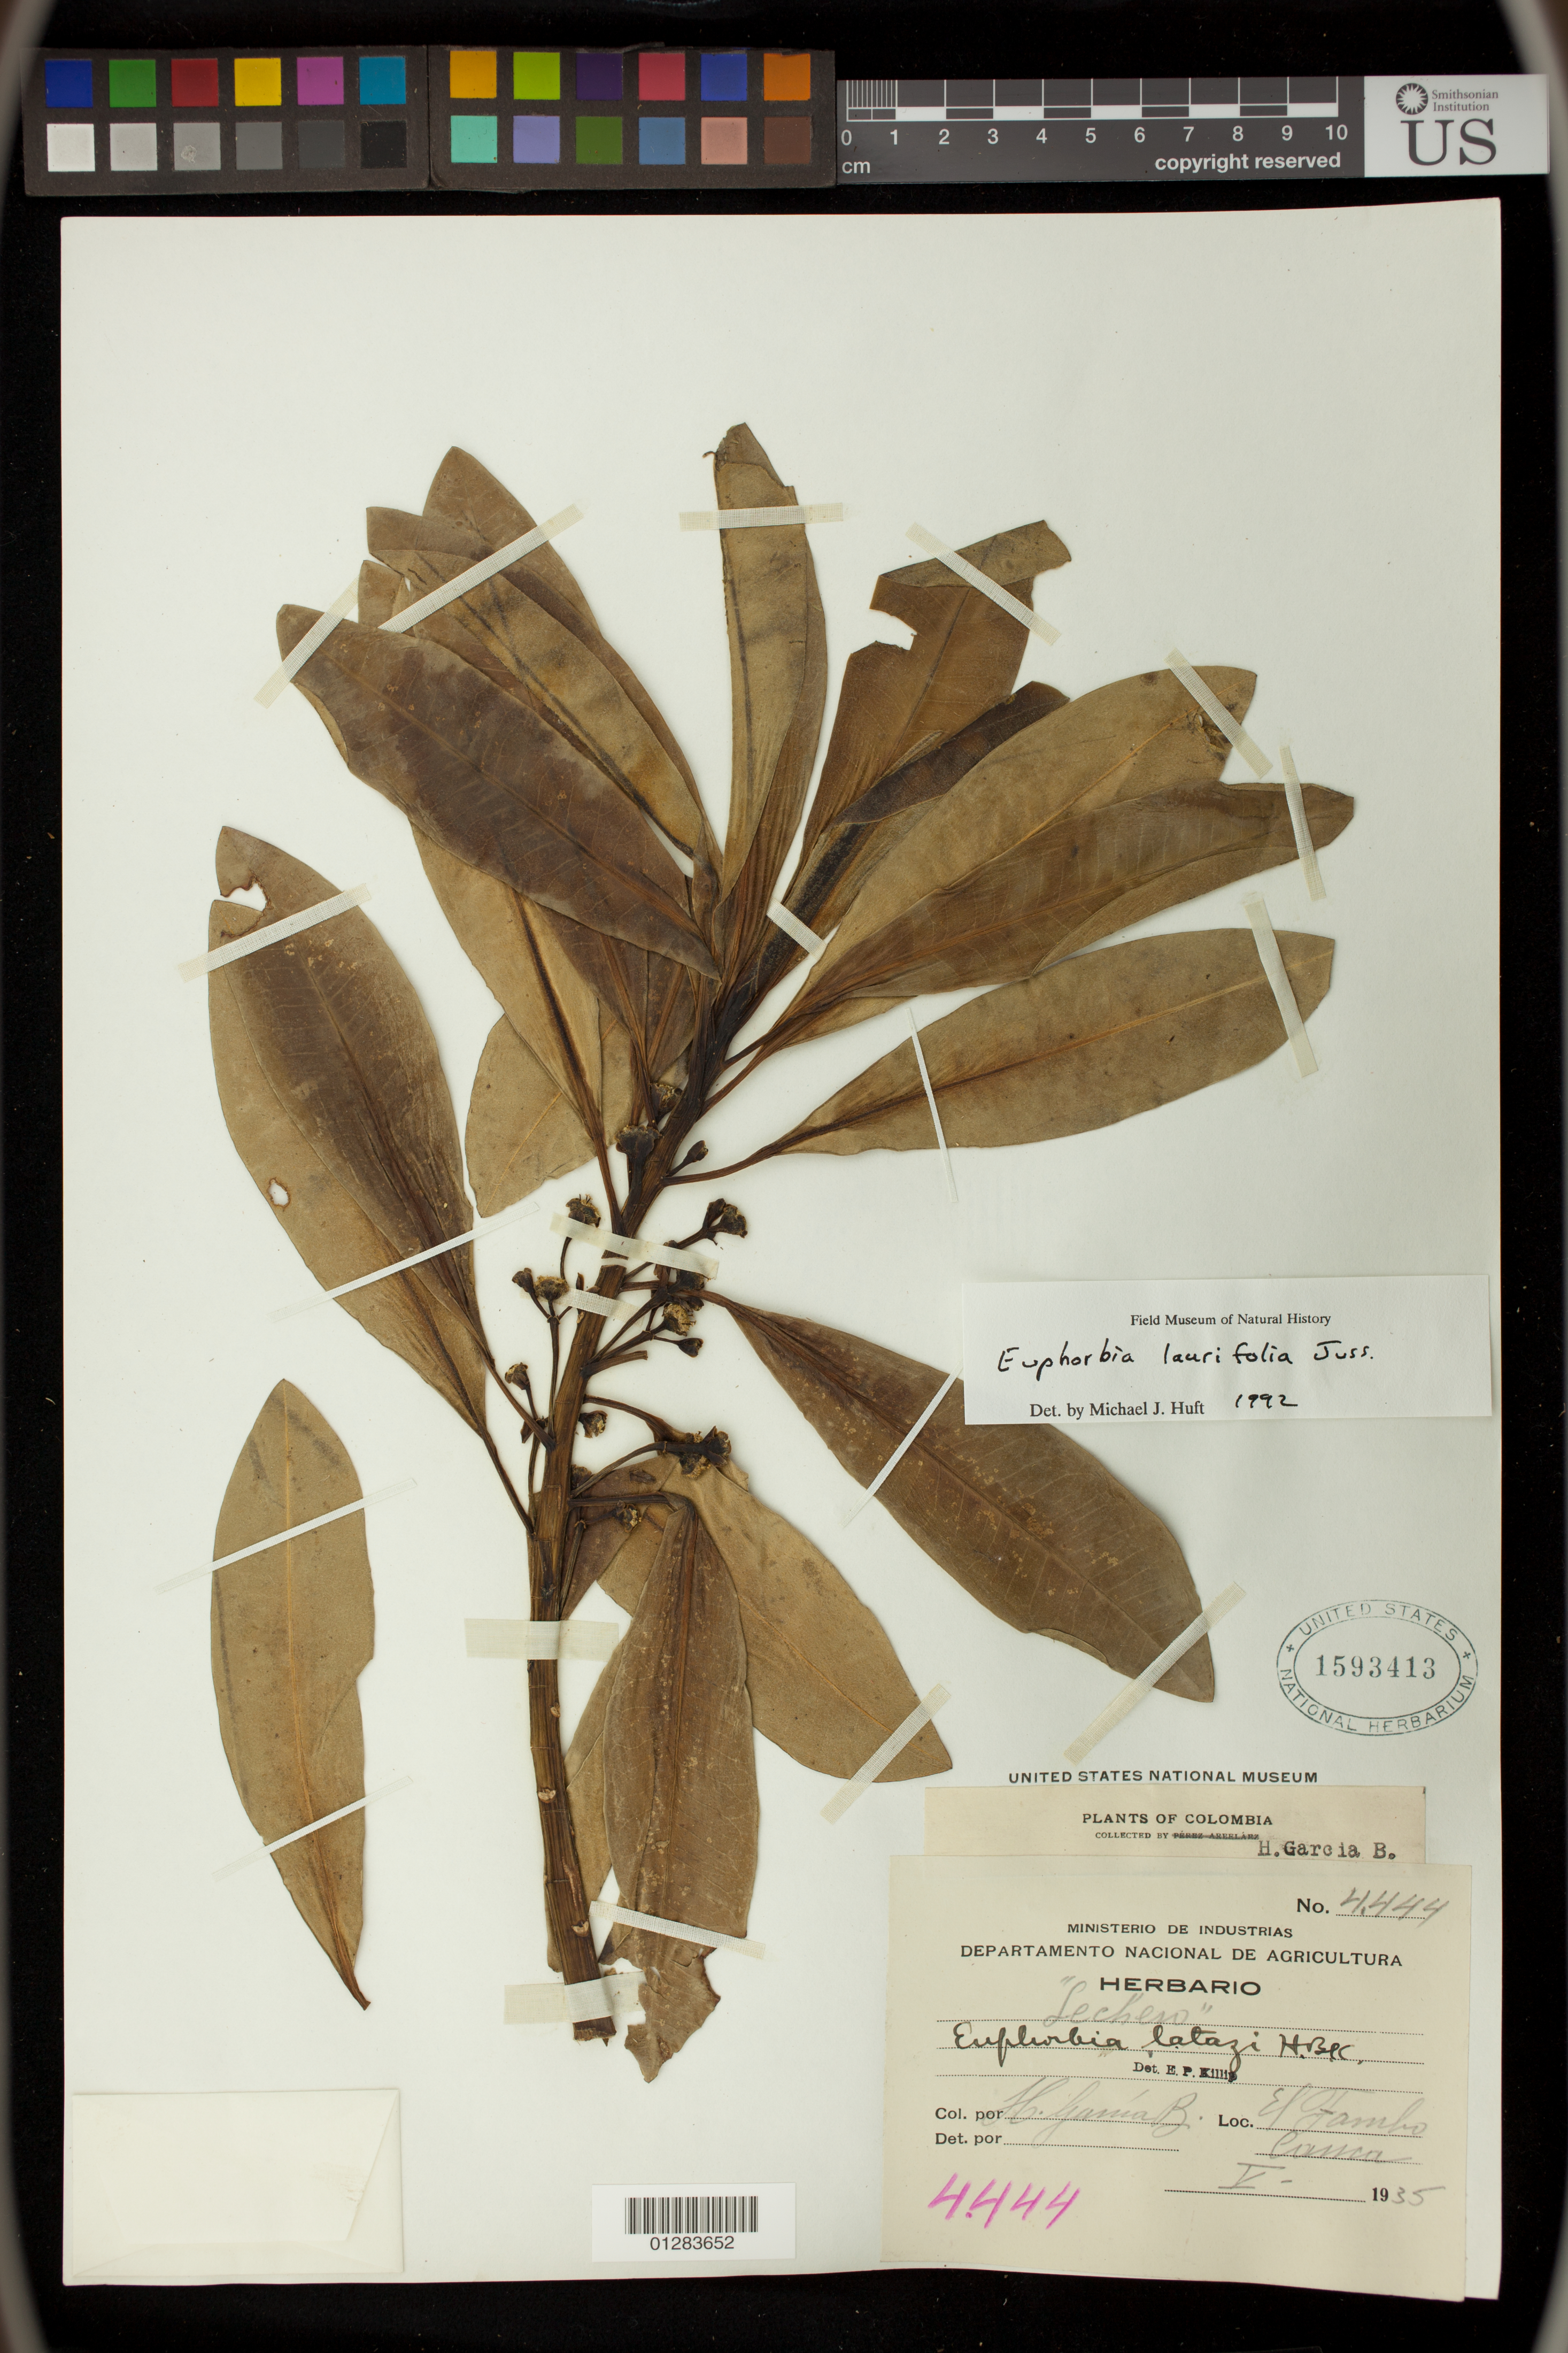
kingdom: Plantae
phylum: Tracheophyta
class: Magnoliopsida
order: Malpighiales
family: Euphorbiaceae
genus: Euphorbia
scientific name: Euphorbia laurifolia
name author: Juss. ex Lam.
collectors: H. García Barriga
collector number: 4.444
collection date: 1935-05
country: Colombia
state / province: Cauca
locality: El Tambo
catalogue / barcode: US 1593413